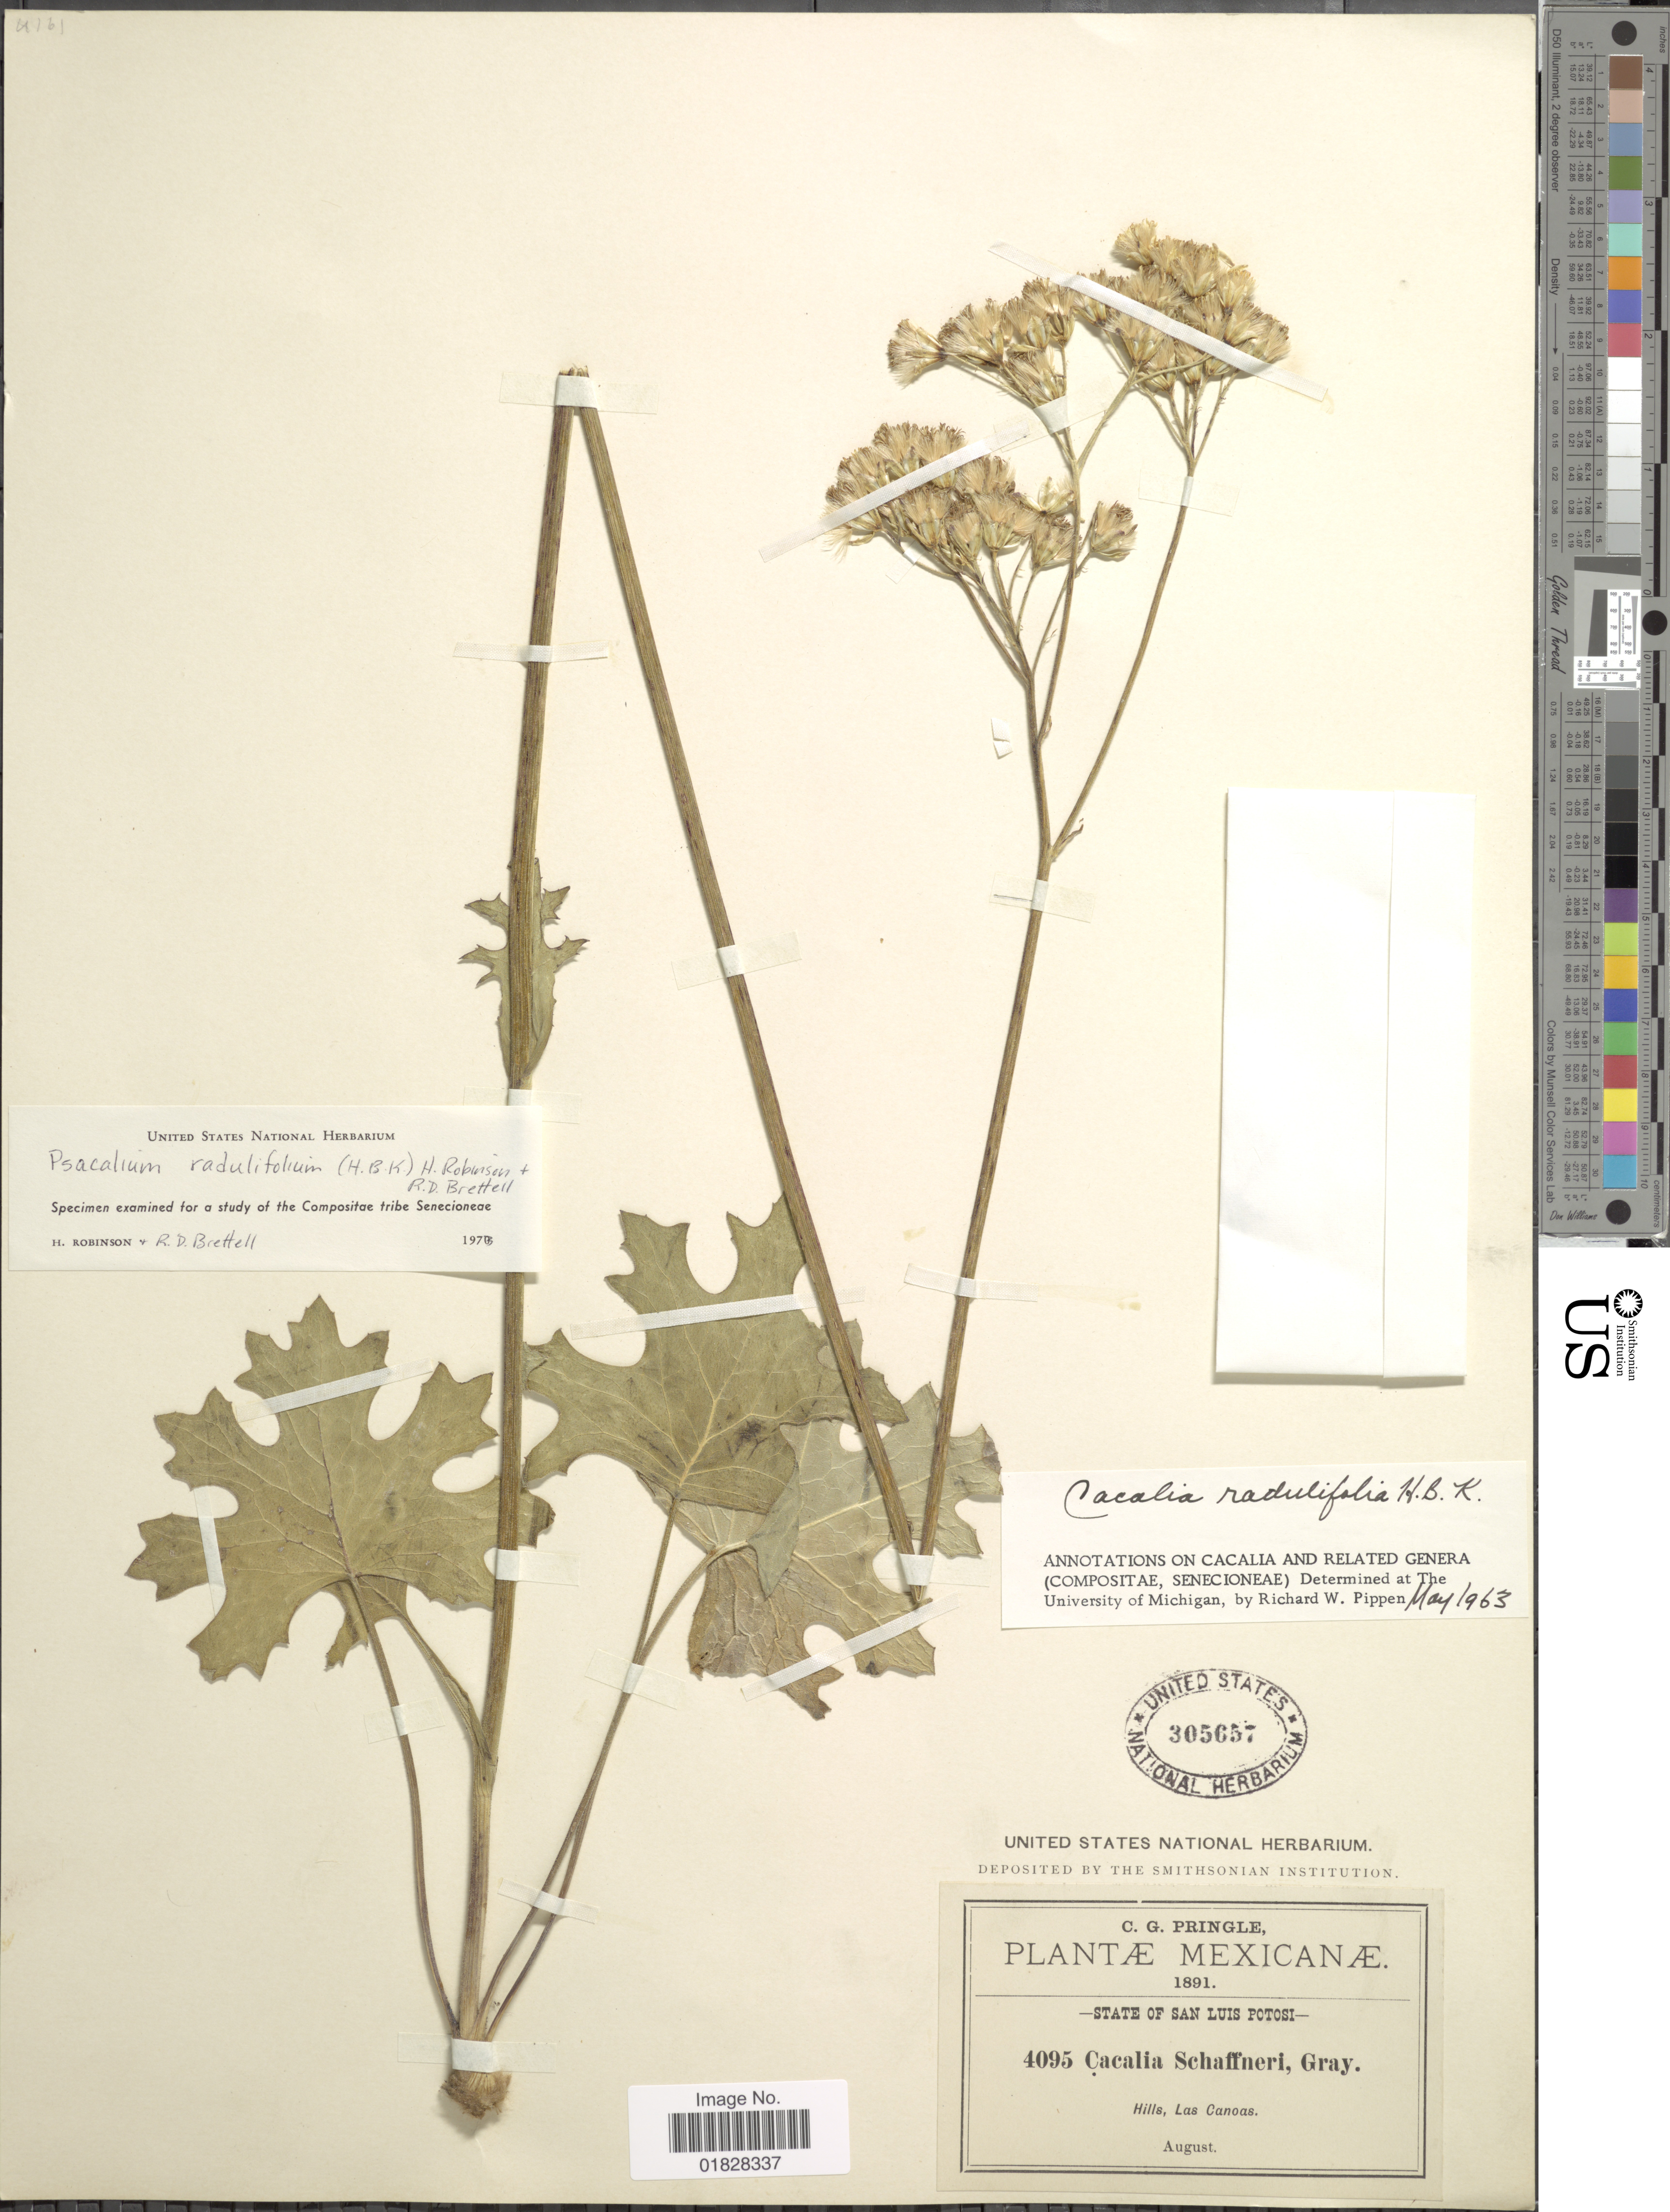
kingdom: Plantae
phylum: Tracheophyta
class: Magnoliopsida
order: Asterales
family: Asteraceae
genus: Psacalium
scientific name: Psacalium radulifolium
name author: (Kunth) H. Rob. & Brettell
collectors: C. G. Pringle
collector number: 4095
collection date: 1891-08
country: Mexico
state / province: San Luis Potosí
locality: State of San Luis Potosi. Hills, Las Canoas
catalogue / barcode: US 305657